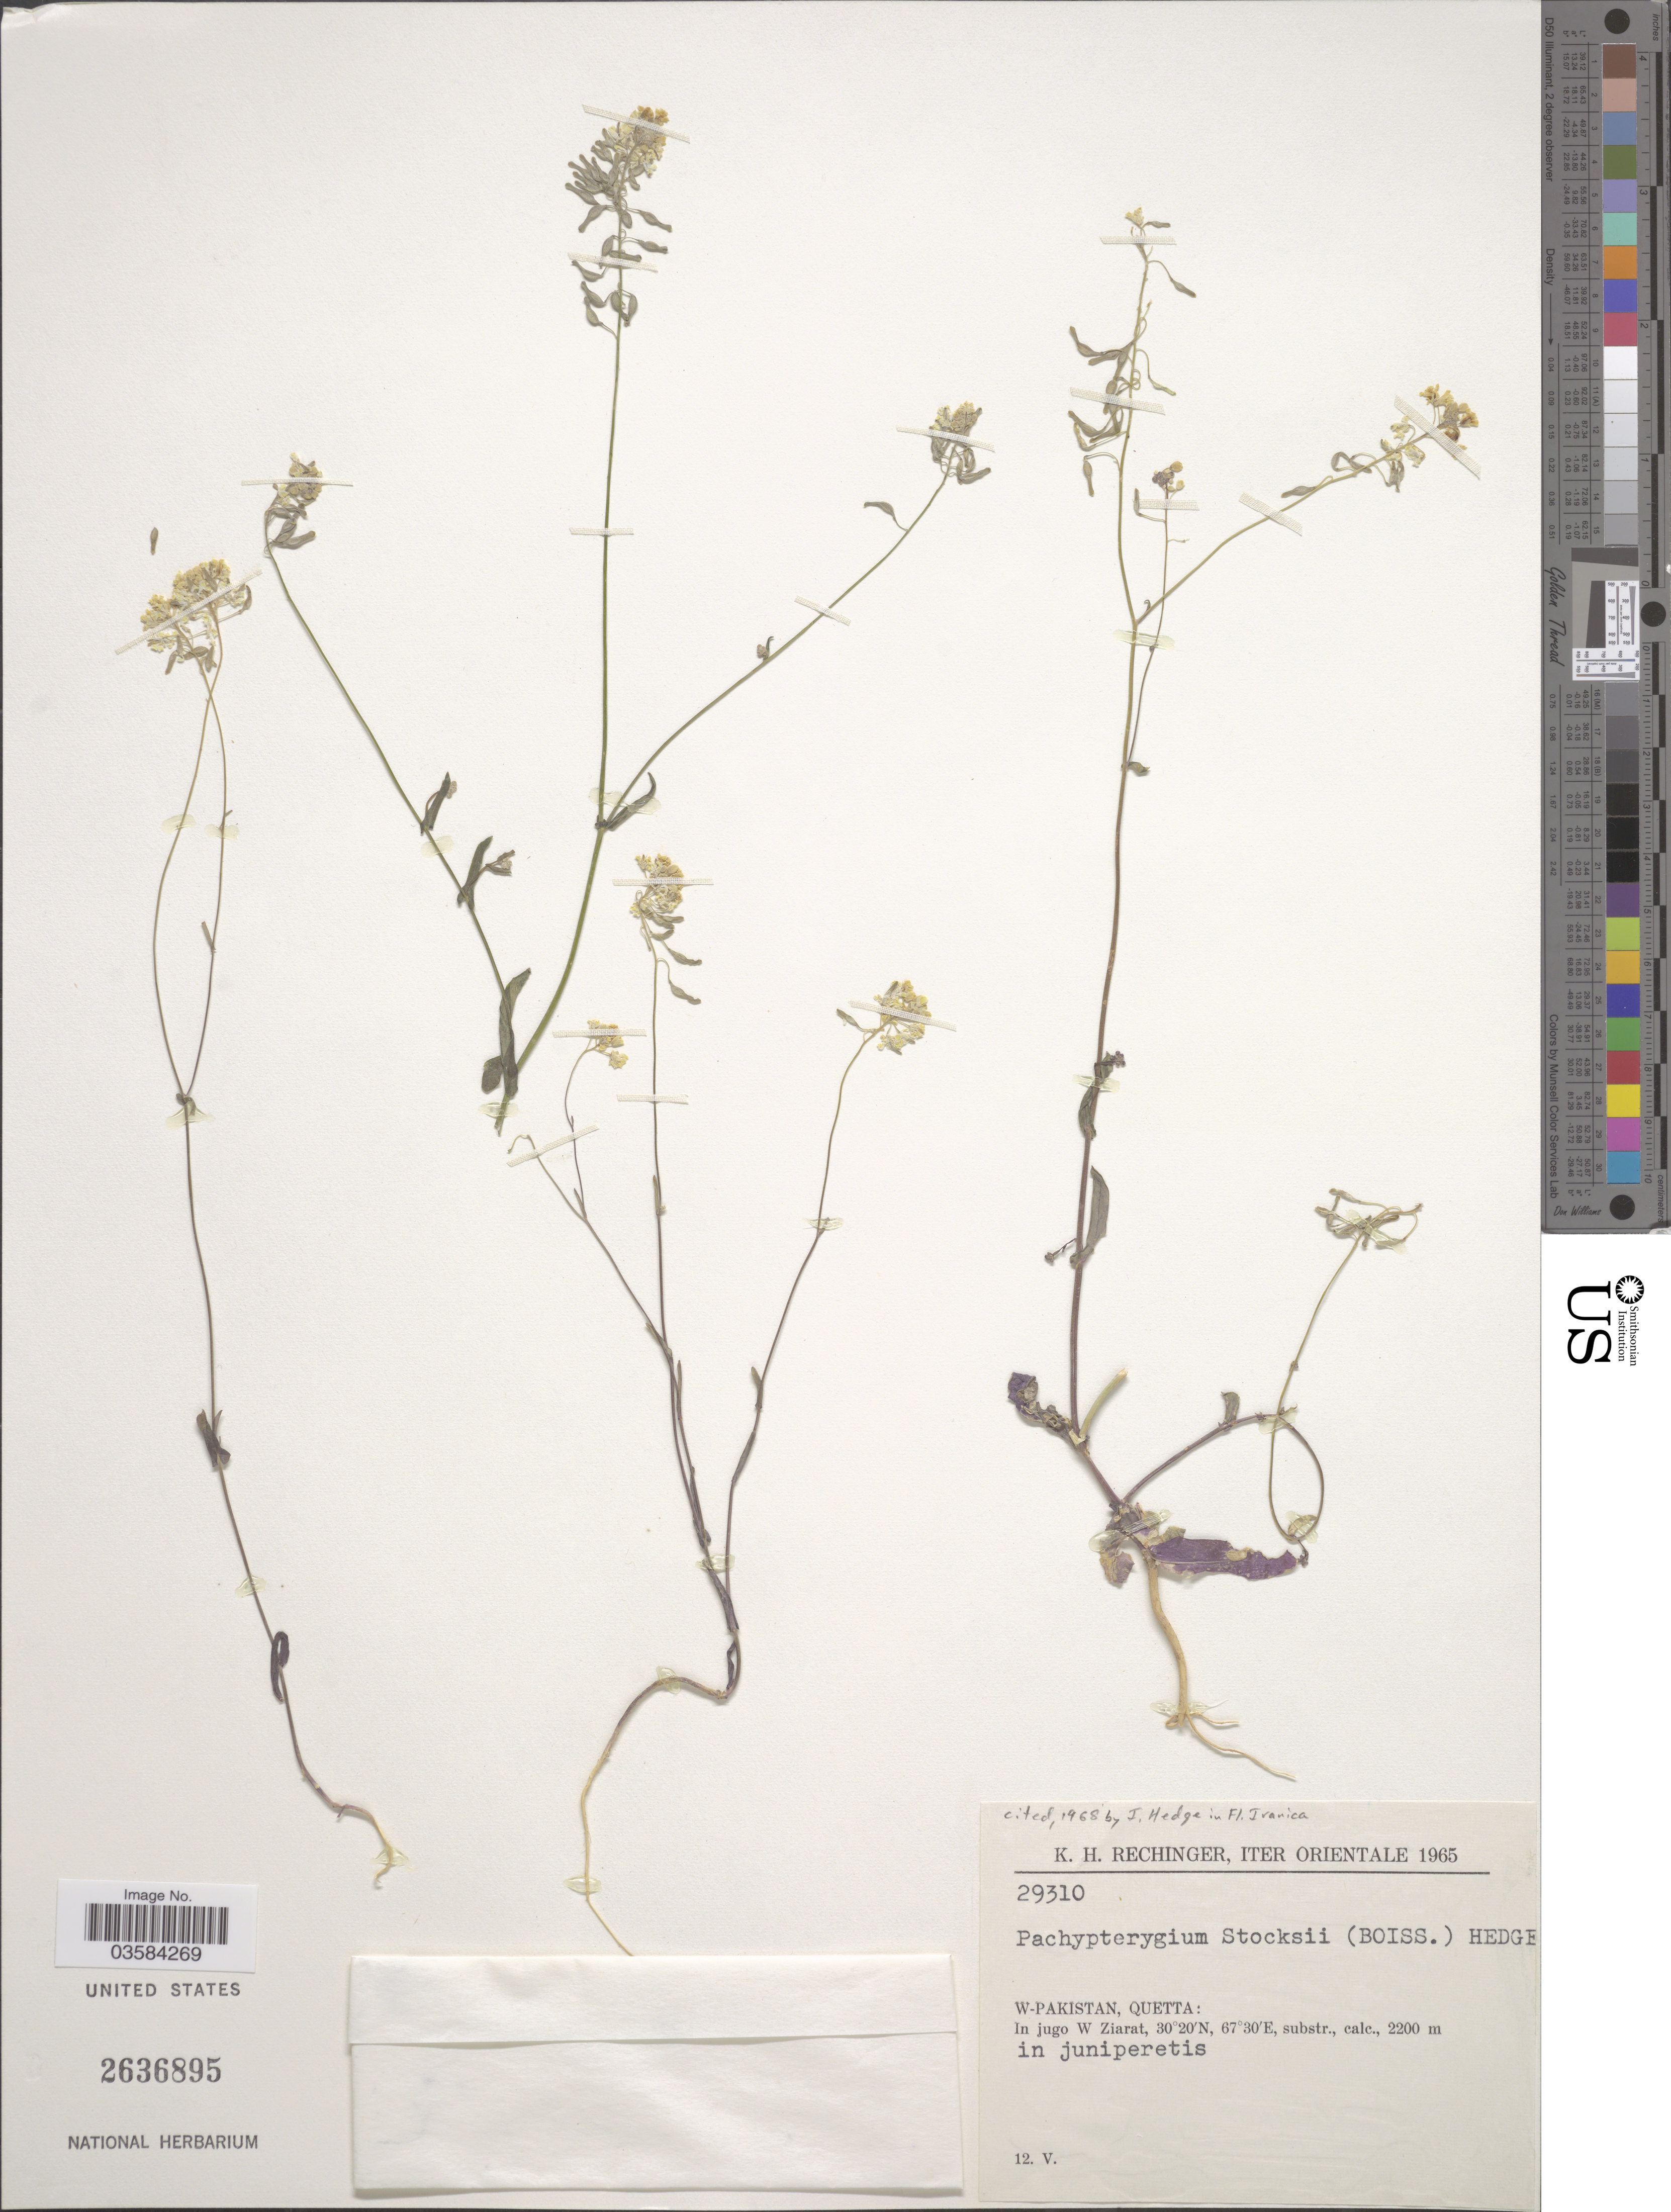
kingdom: Plantae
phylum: Tracheophyta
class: Magnoliopsida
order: Brassicales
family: Brassicaceae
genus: Pachypterygium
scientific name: Pachypterygium stocksii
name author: (Boiss.) Hedge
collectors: K. H. Rechinger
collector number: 29310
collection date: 1965-05-12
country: Pakistan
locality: Iter Orientale. W-Pakistan, Quetta: In jugo W Ziarat.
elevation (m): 2200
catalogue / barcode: US 2636895